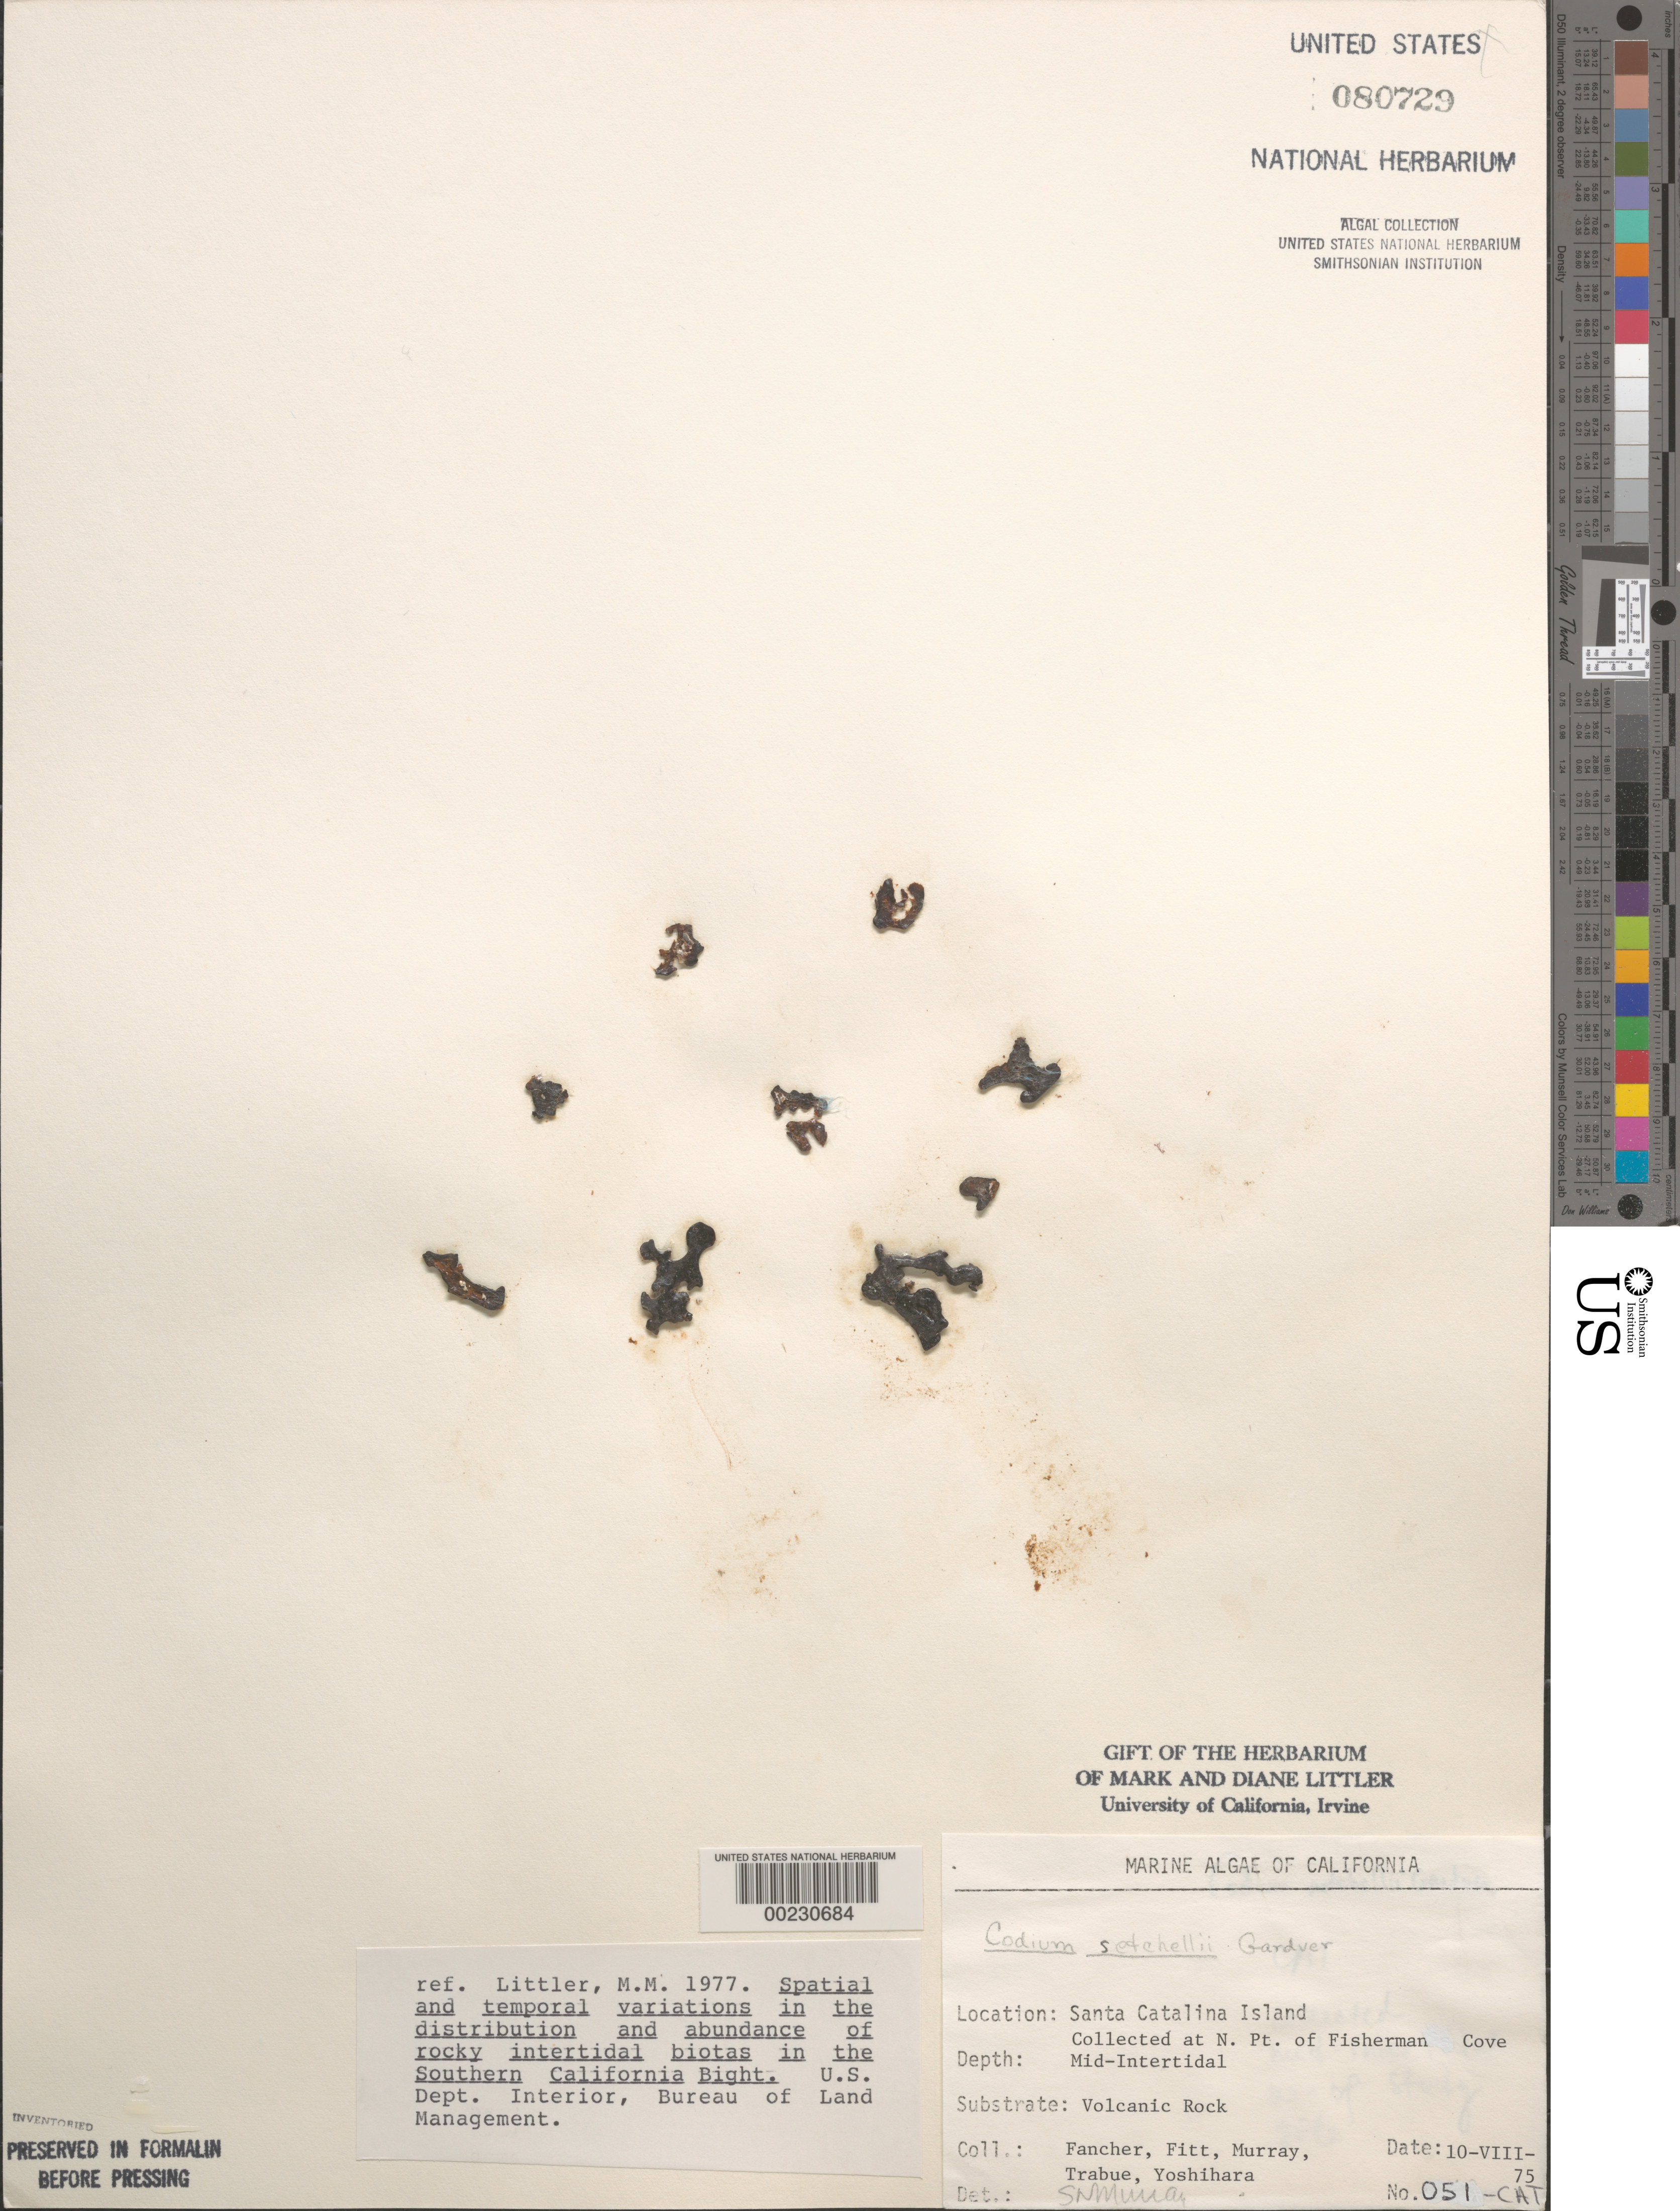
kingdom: Plantae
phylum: Chlorophyta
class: Ulvophyceae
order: Bryopsidales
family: Codiaceae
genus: Codium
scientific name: Codium setchellii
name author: N.L. Gardner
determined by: Murray, S. N.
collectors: J. Fancher, W. Fitt, S. N. Murray, P. J. Trabue & K. Yoshihara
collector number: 051-cat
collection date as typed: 10 Aug 1975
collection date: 1975-08-10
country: United States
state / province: California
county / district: Los Angeles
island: Santa Catalina Island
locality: Fishermen Cove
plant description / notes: BLM-SOCALBIGHT Rocky Intertidal Survey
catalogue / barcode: US 80729